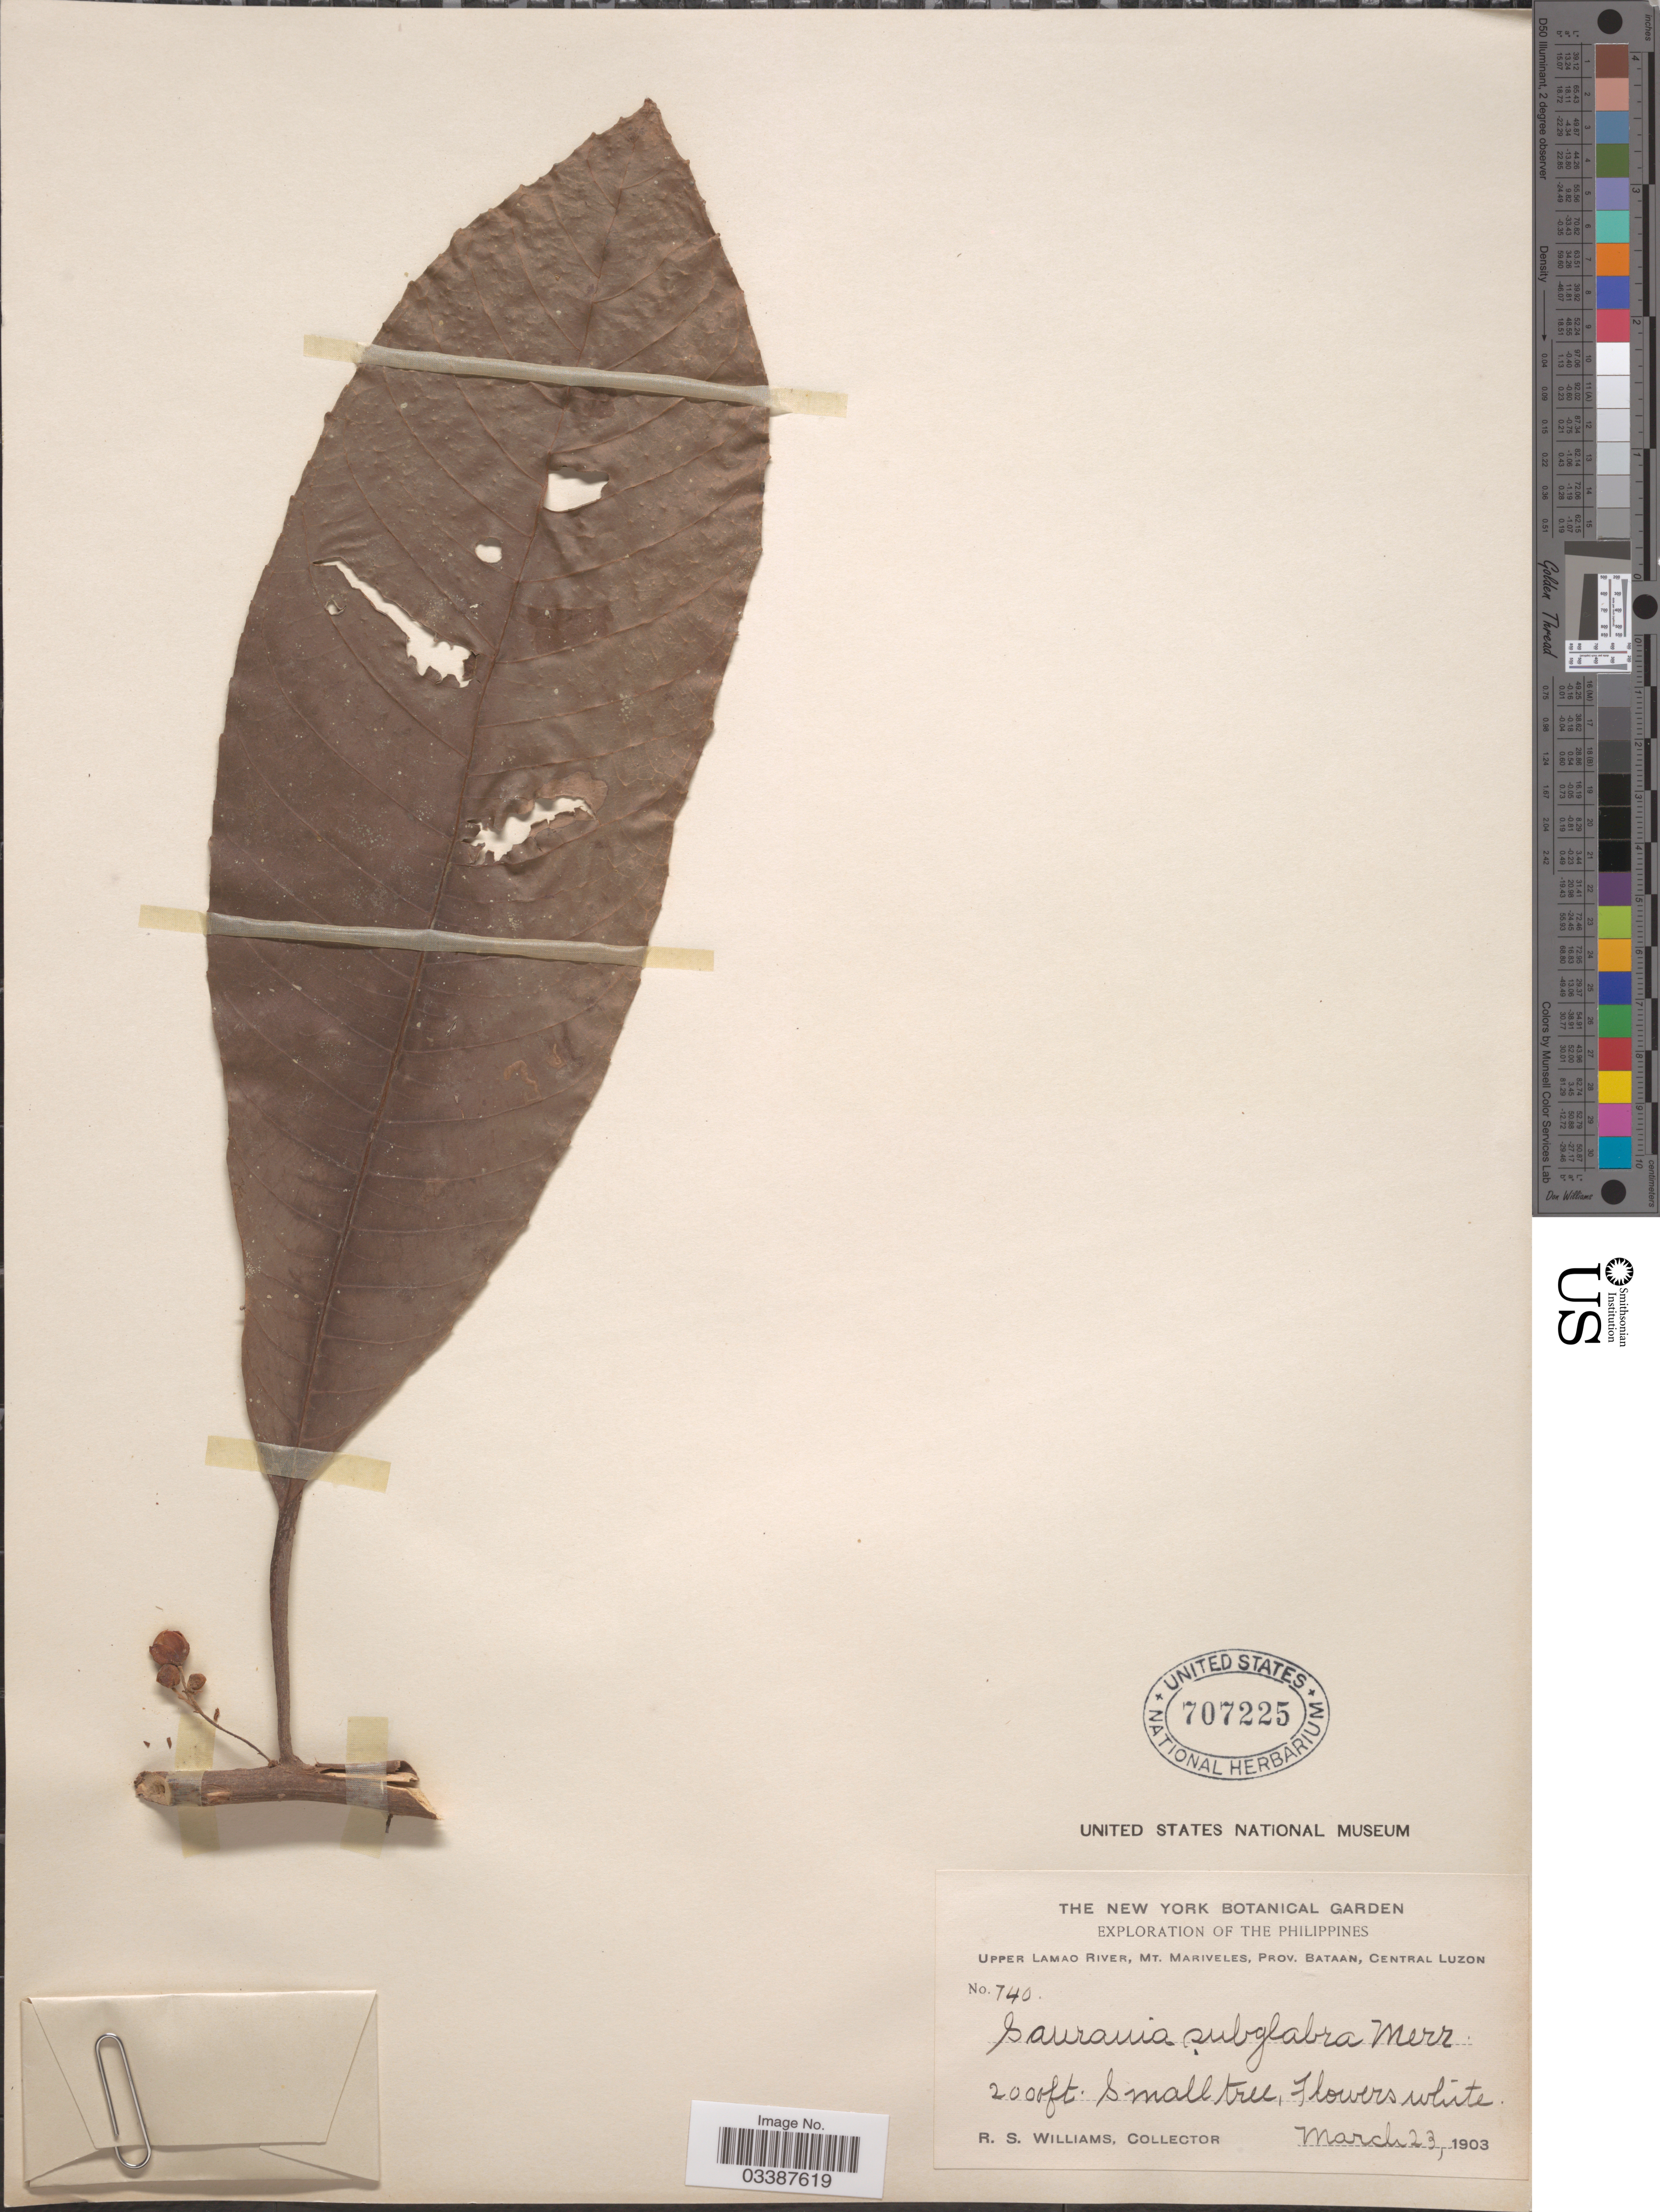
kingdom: Plantae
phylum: Tracheophyta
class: Magnoliopsida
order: Ericales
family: Actinidiaceae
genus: Saurauia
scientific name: Saurauia polysperma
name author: Merr.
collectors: R. S. Williams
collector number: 740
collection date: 1903-03-23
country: Philippines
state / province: Central Luzon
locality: Upper Lamao River, Mt. Mariveles, Prov. Bataan.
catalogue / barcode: US 707225